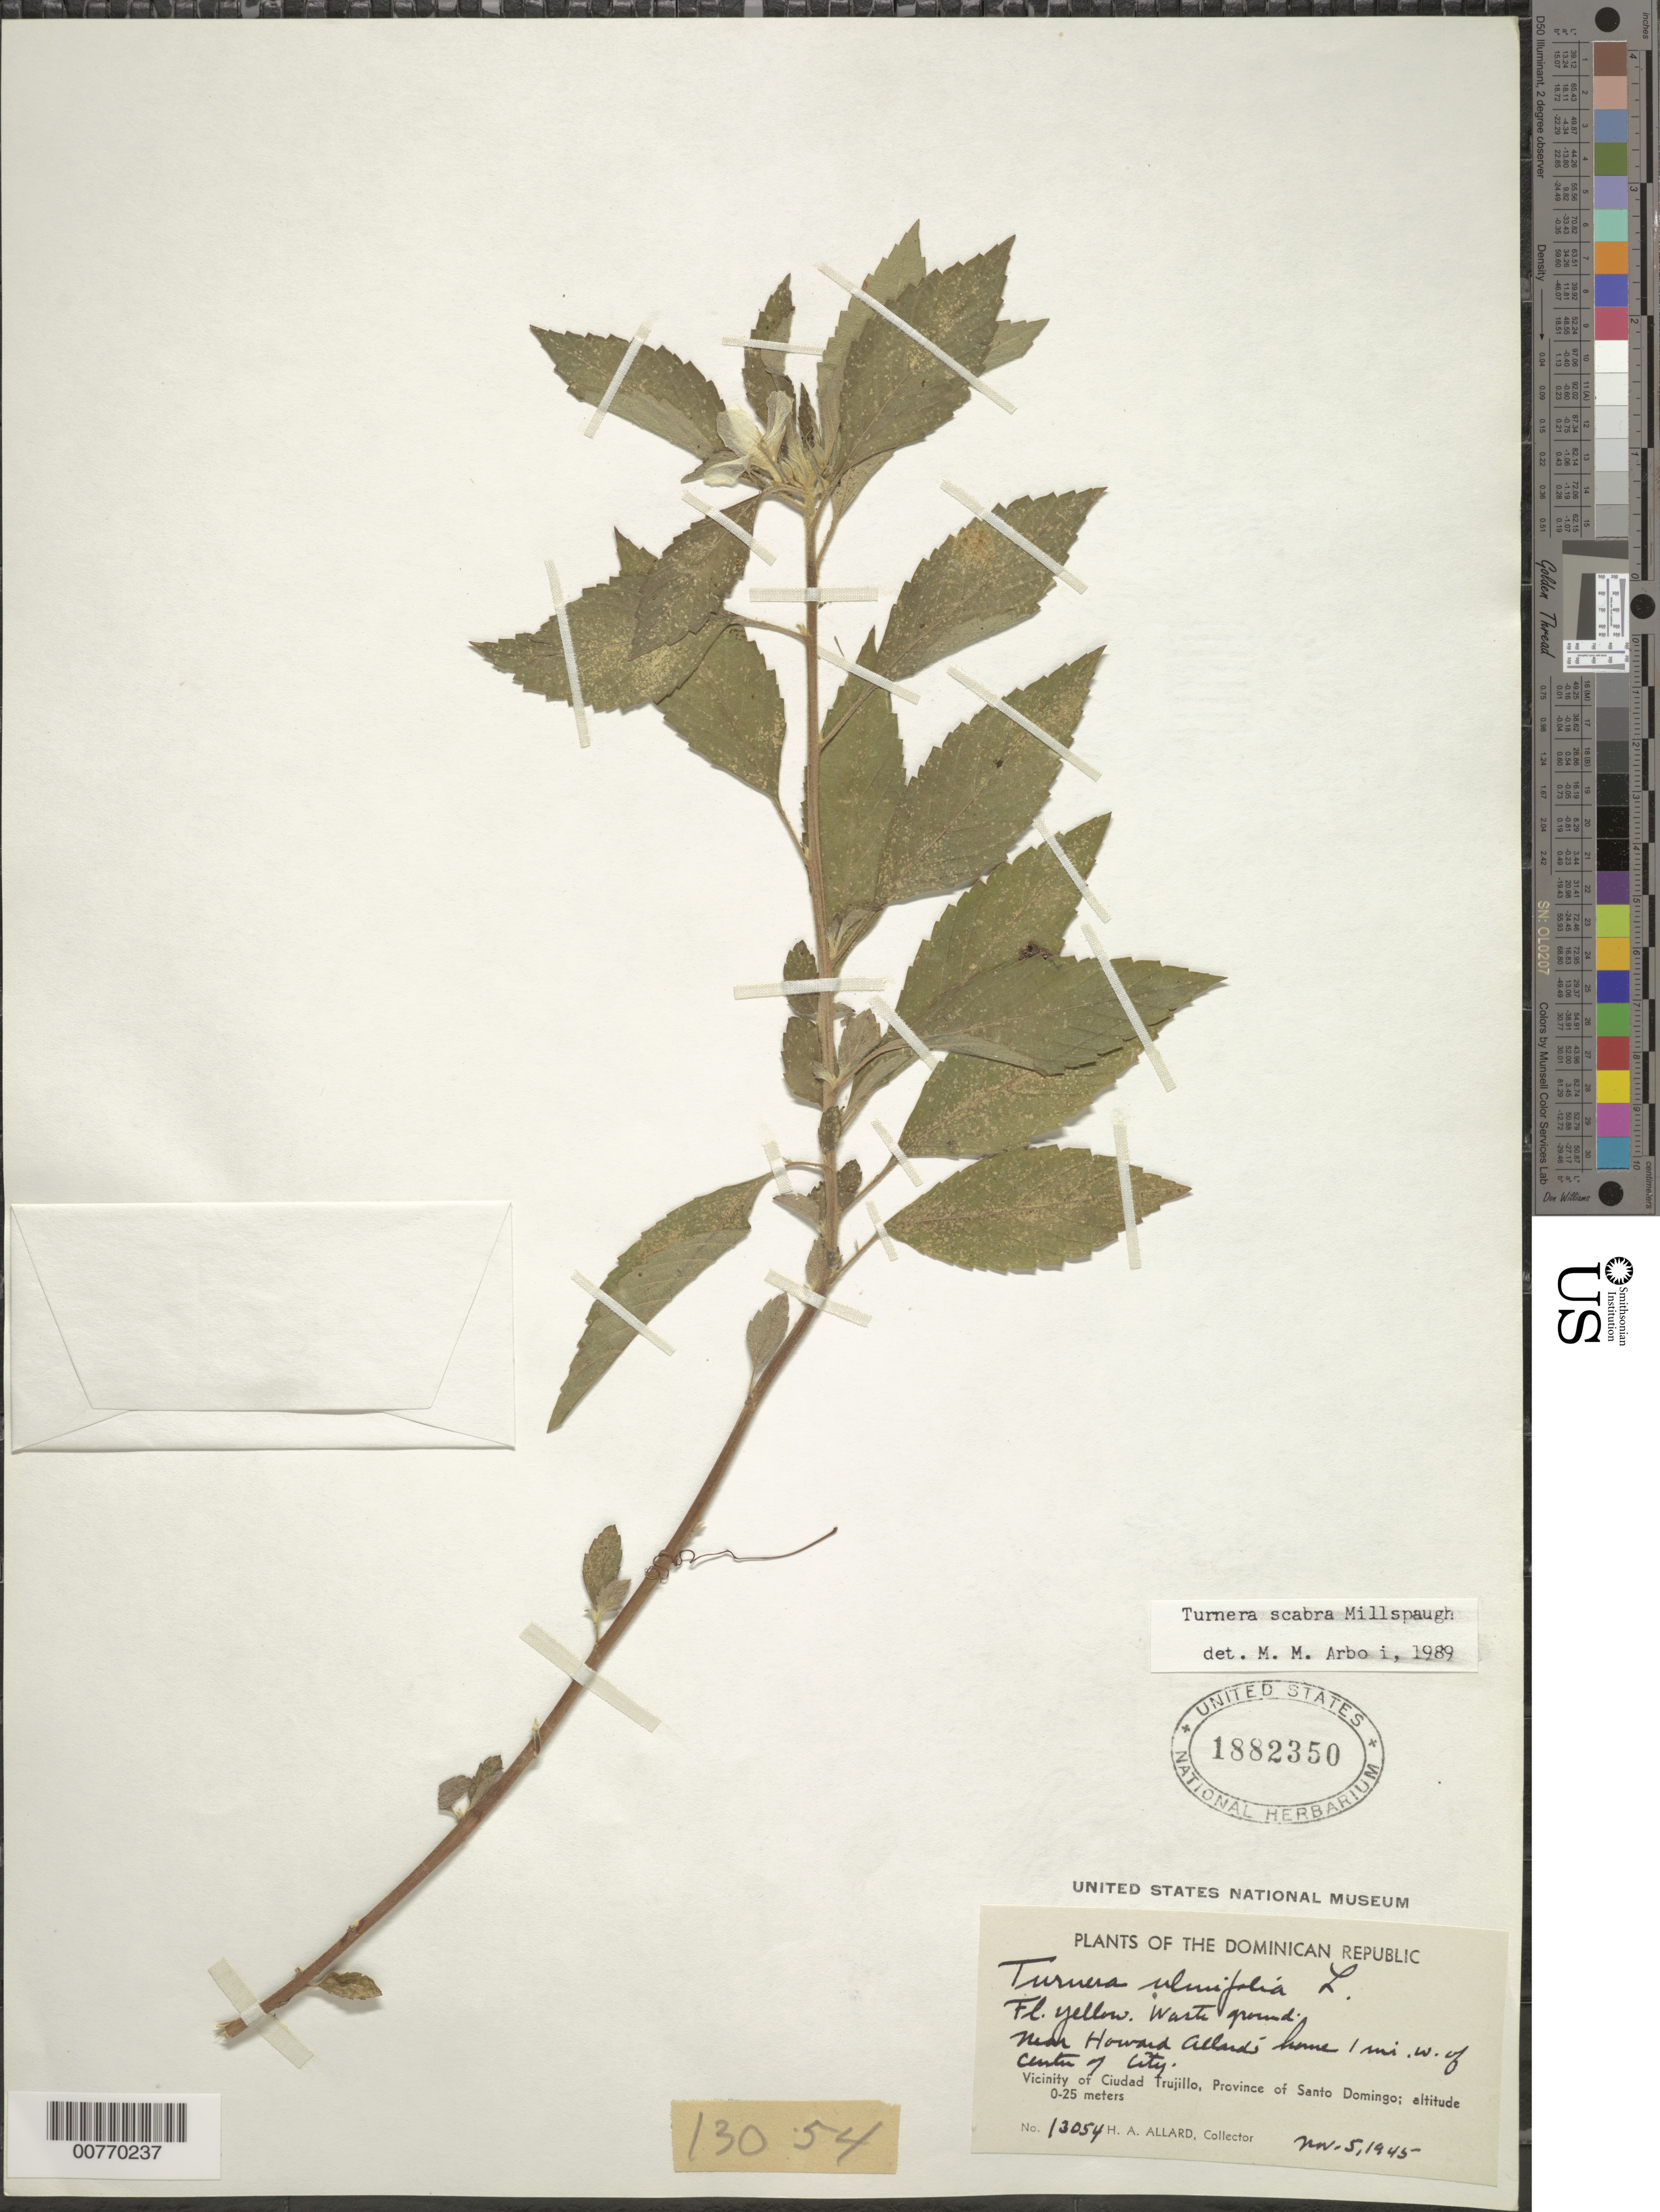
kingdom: Plantae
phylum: Tracheophyta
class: Magnoliopsida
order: Malpighiales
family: Turneraceae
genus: Turnera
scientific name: Turnera ulmifolia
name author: L.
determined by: Arbo, M. M.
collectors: H. A. Allard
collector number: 13054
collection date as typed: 05 Nov 1945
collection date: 1945-11-05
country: Dominican Republic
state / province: Santo Domingo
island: Hispaniola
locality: Vicinity of Ciudad Trujillo, near Howard Allard's home, 1 mile west of center of city.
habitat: Waste ground.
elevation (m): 0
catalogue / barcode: US 1882350